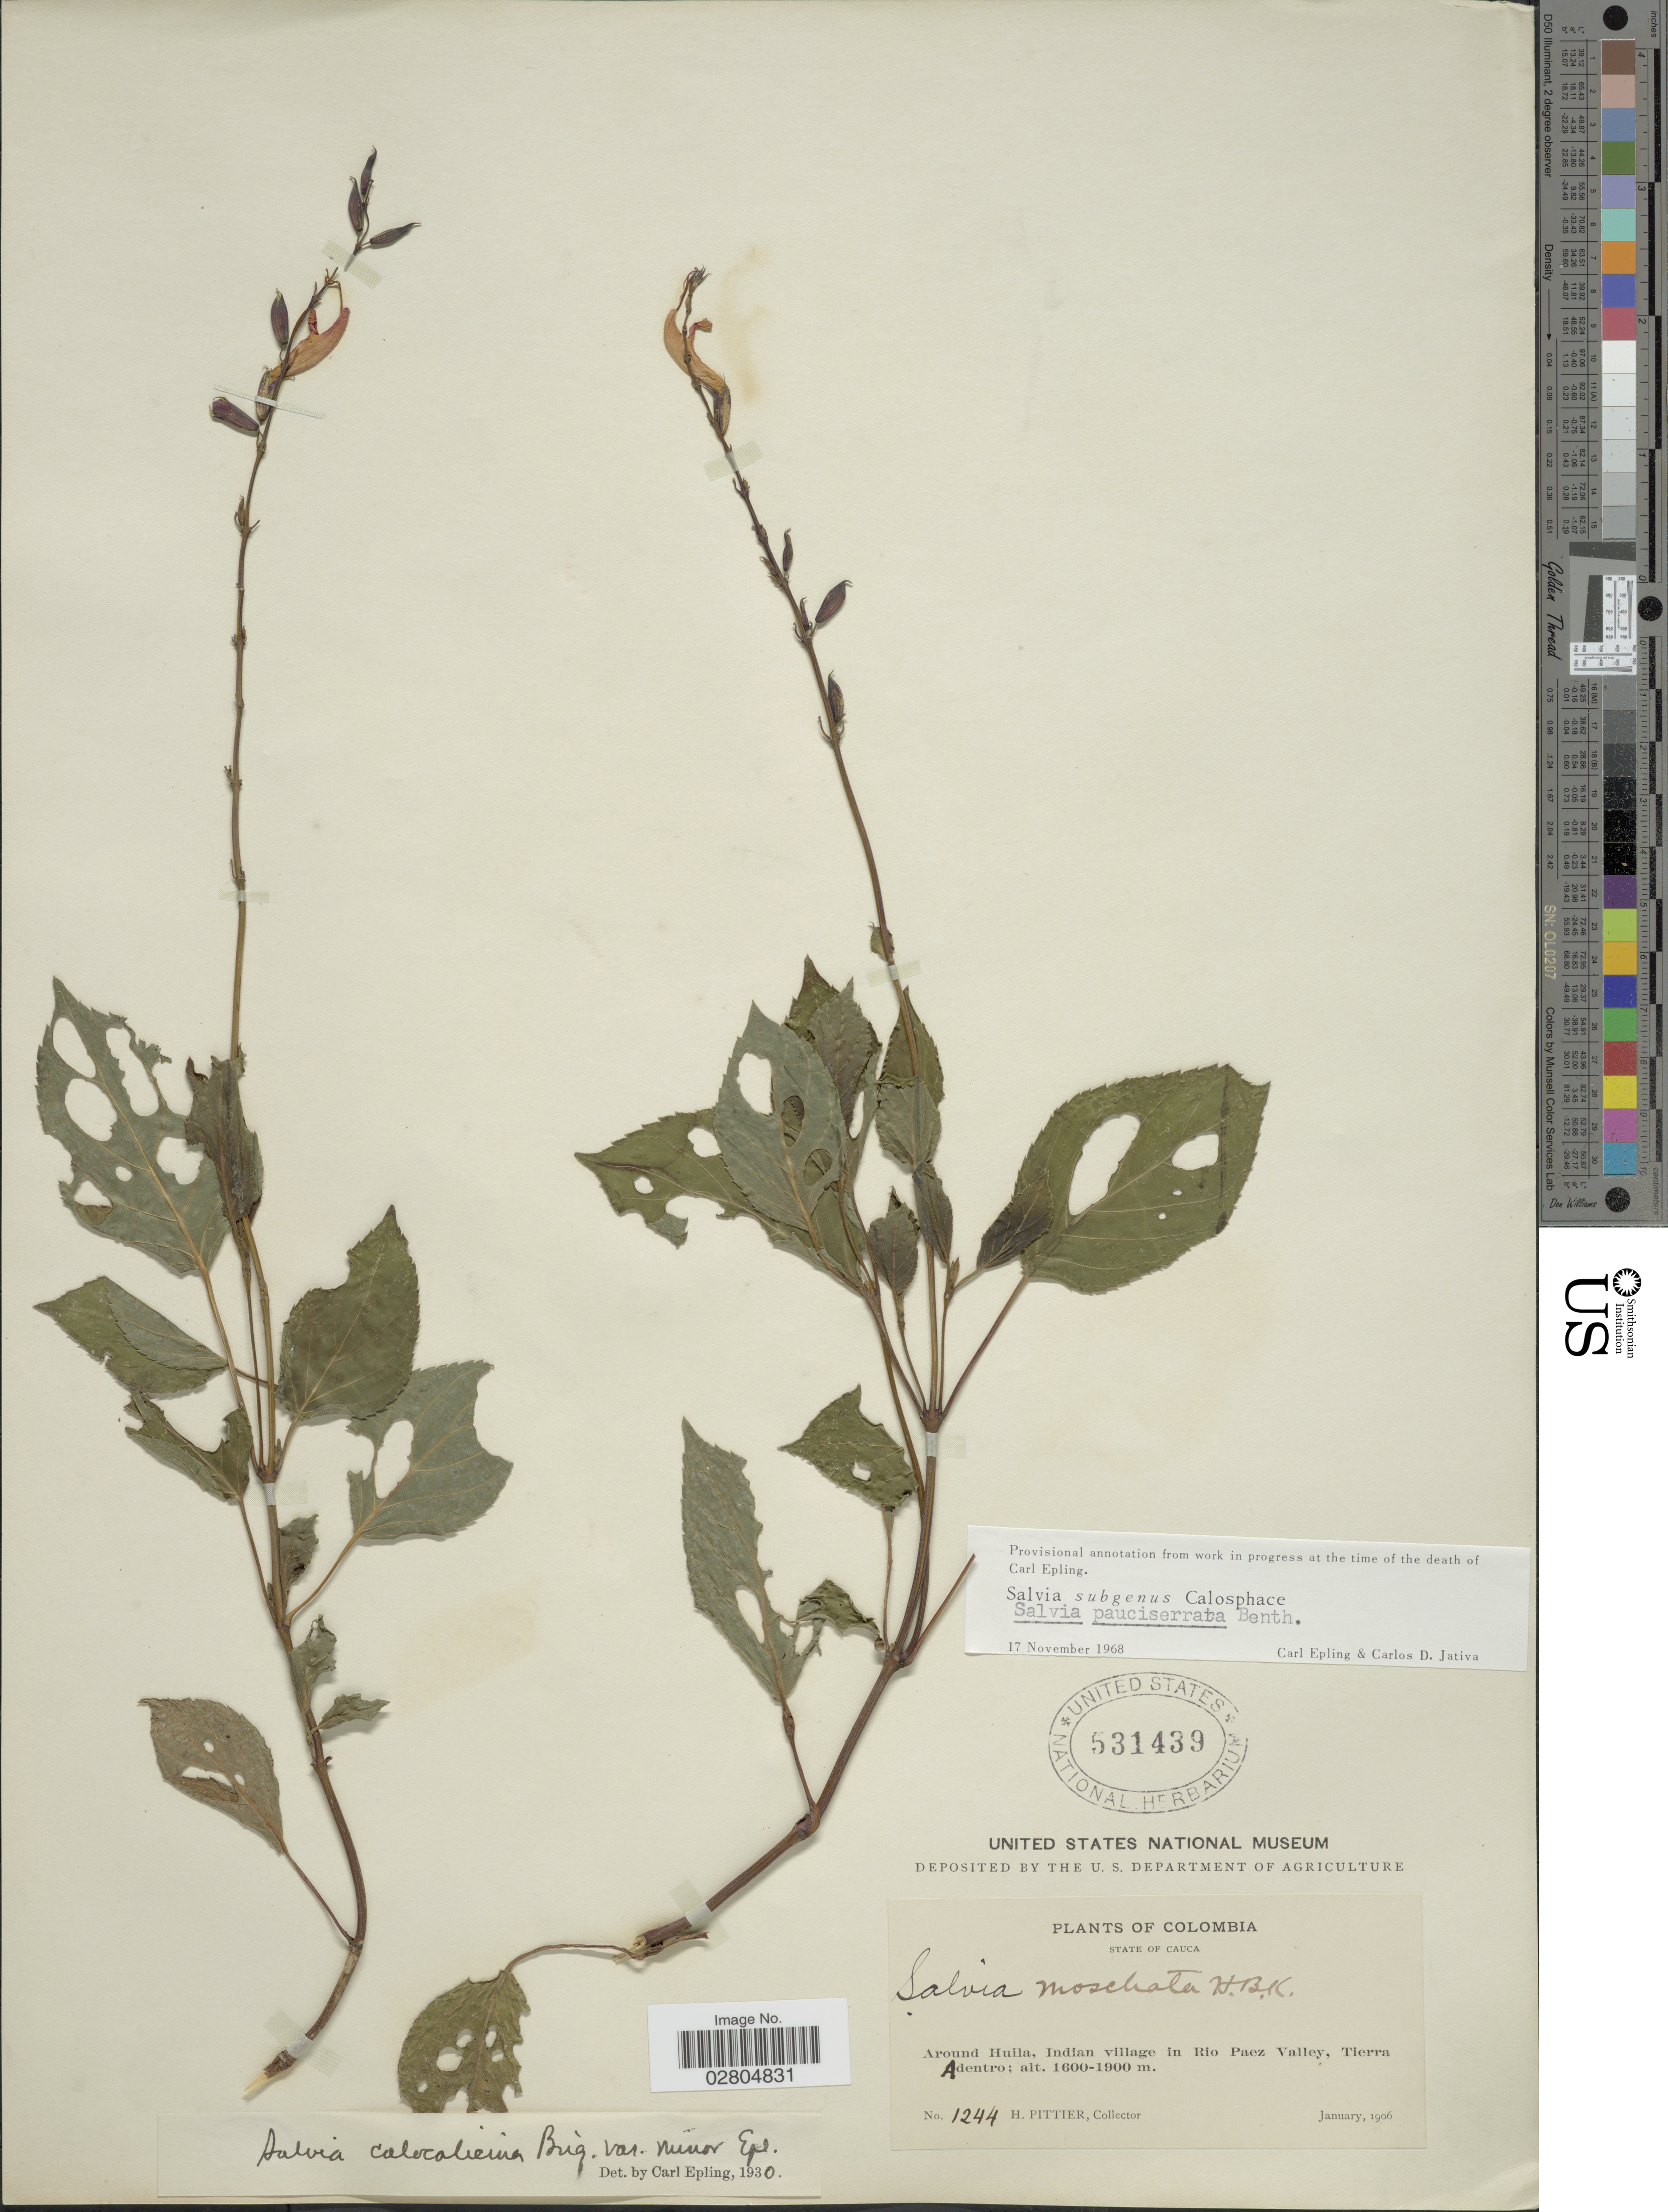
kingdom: Plantae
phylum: Tracheophyta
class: Magnoliopsida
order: Lamiales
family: Lamiaceae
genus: Salvia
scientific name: Salvia pauciserrata subsp. pauciserrata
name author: Benth.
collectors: H. F. Pittier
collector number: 1244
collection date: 1906-01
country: Colombia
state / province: Cauca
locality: Around Huila, Indian village in Rio Paez Valley, Tierra Adentro.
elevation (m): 1600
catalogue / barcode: US 531439